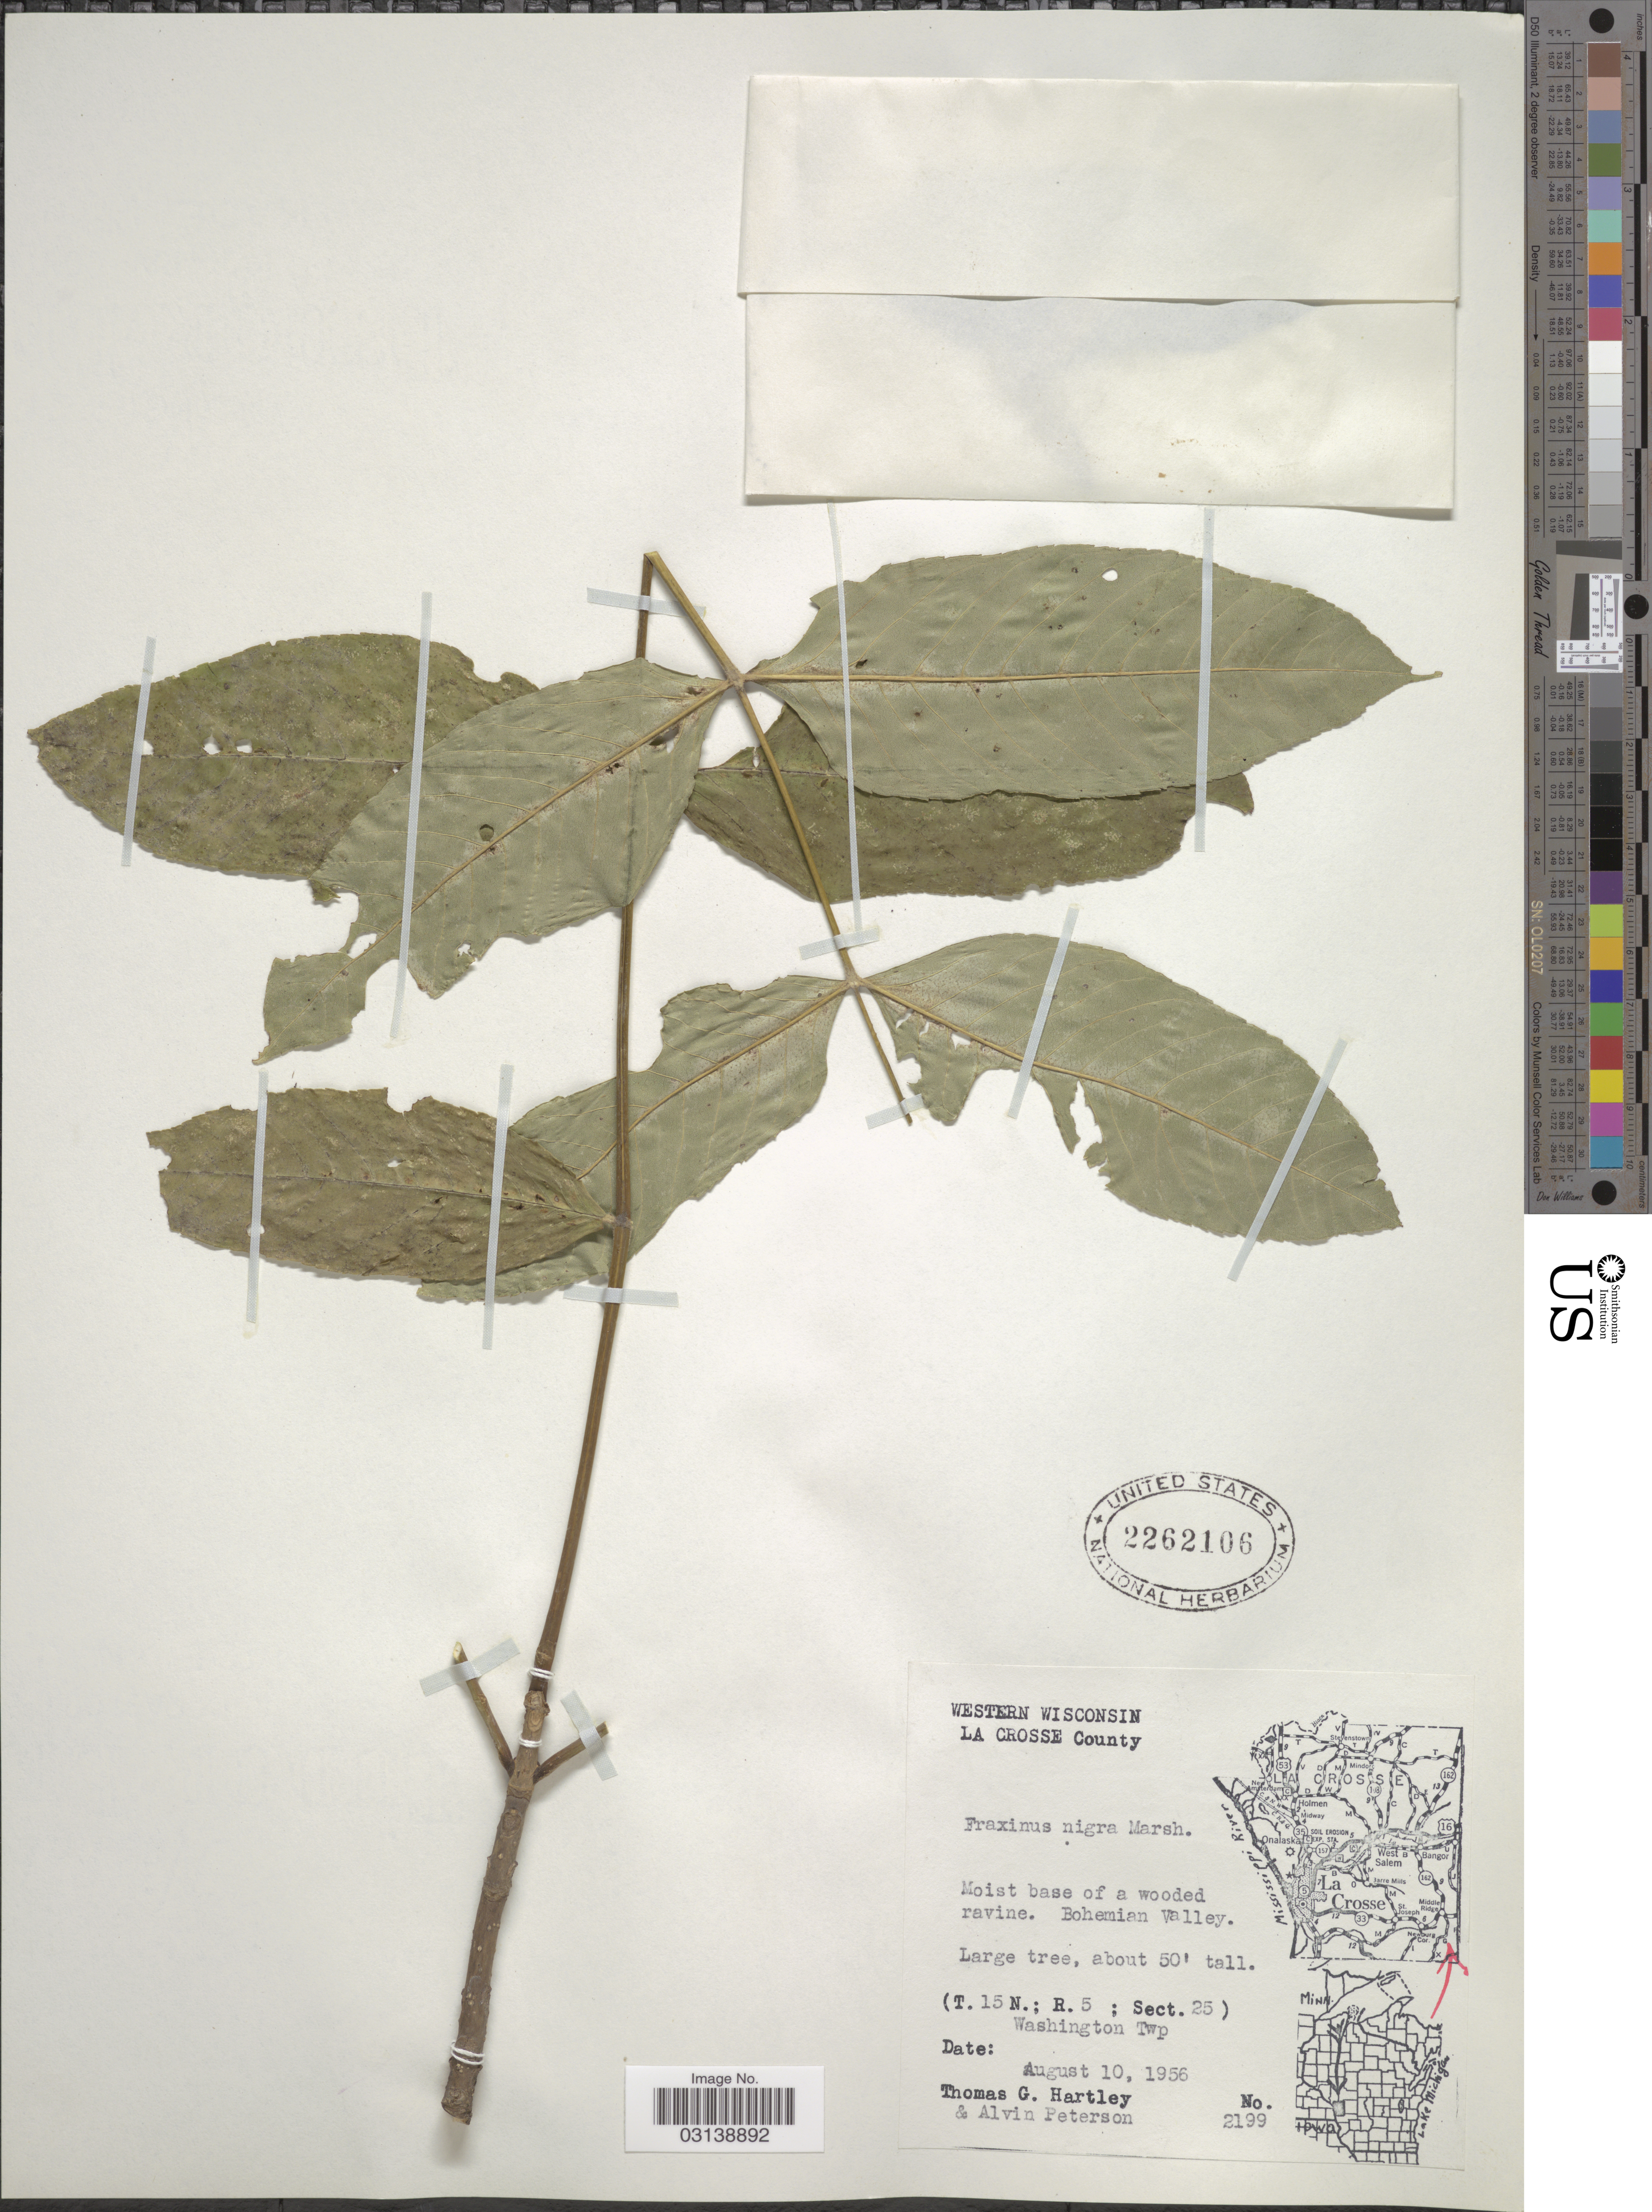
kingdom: Plantae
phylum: Tracheophyta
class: Magnoliopsida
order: Lamiales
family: Oleaceae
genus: Fraxinus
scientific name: Fraxinus nigra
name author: Marshall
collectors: T. Hartley & A. M. Peterson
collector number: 2199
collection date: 1956-08-10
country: United States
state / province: Wisconsin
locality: Western Wisconsin. La Crosse County. Bohemian Valley. (T. 15 N.; R. 5 ; Sect. 25) Washington Twp.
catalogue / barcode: US 2262106